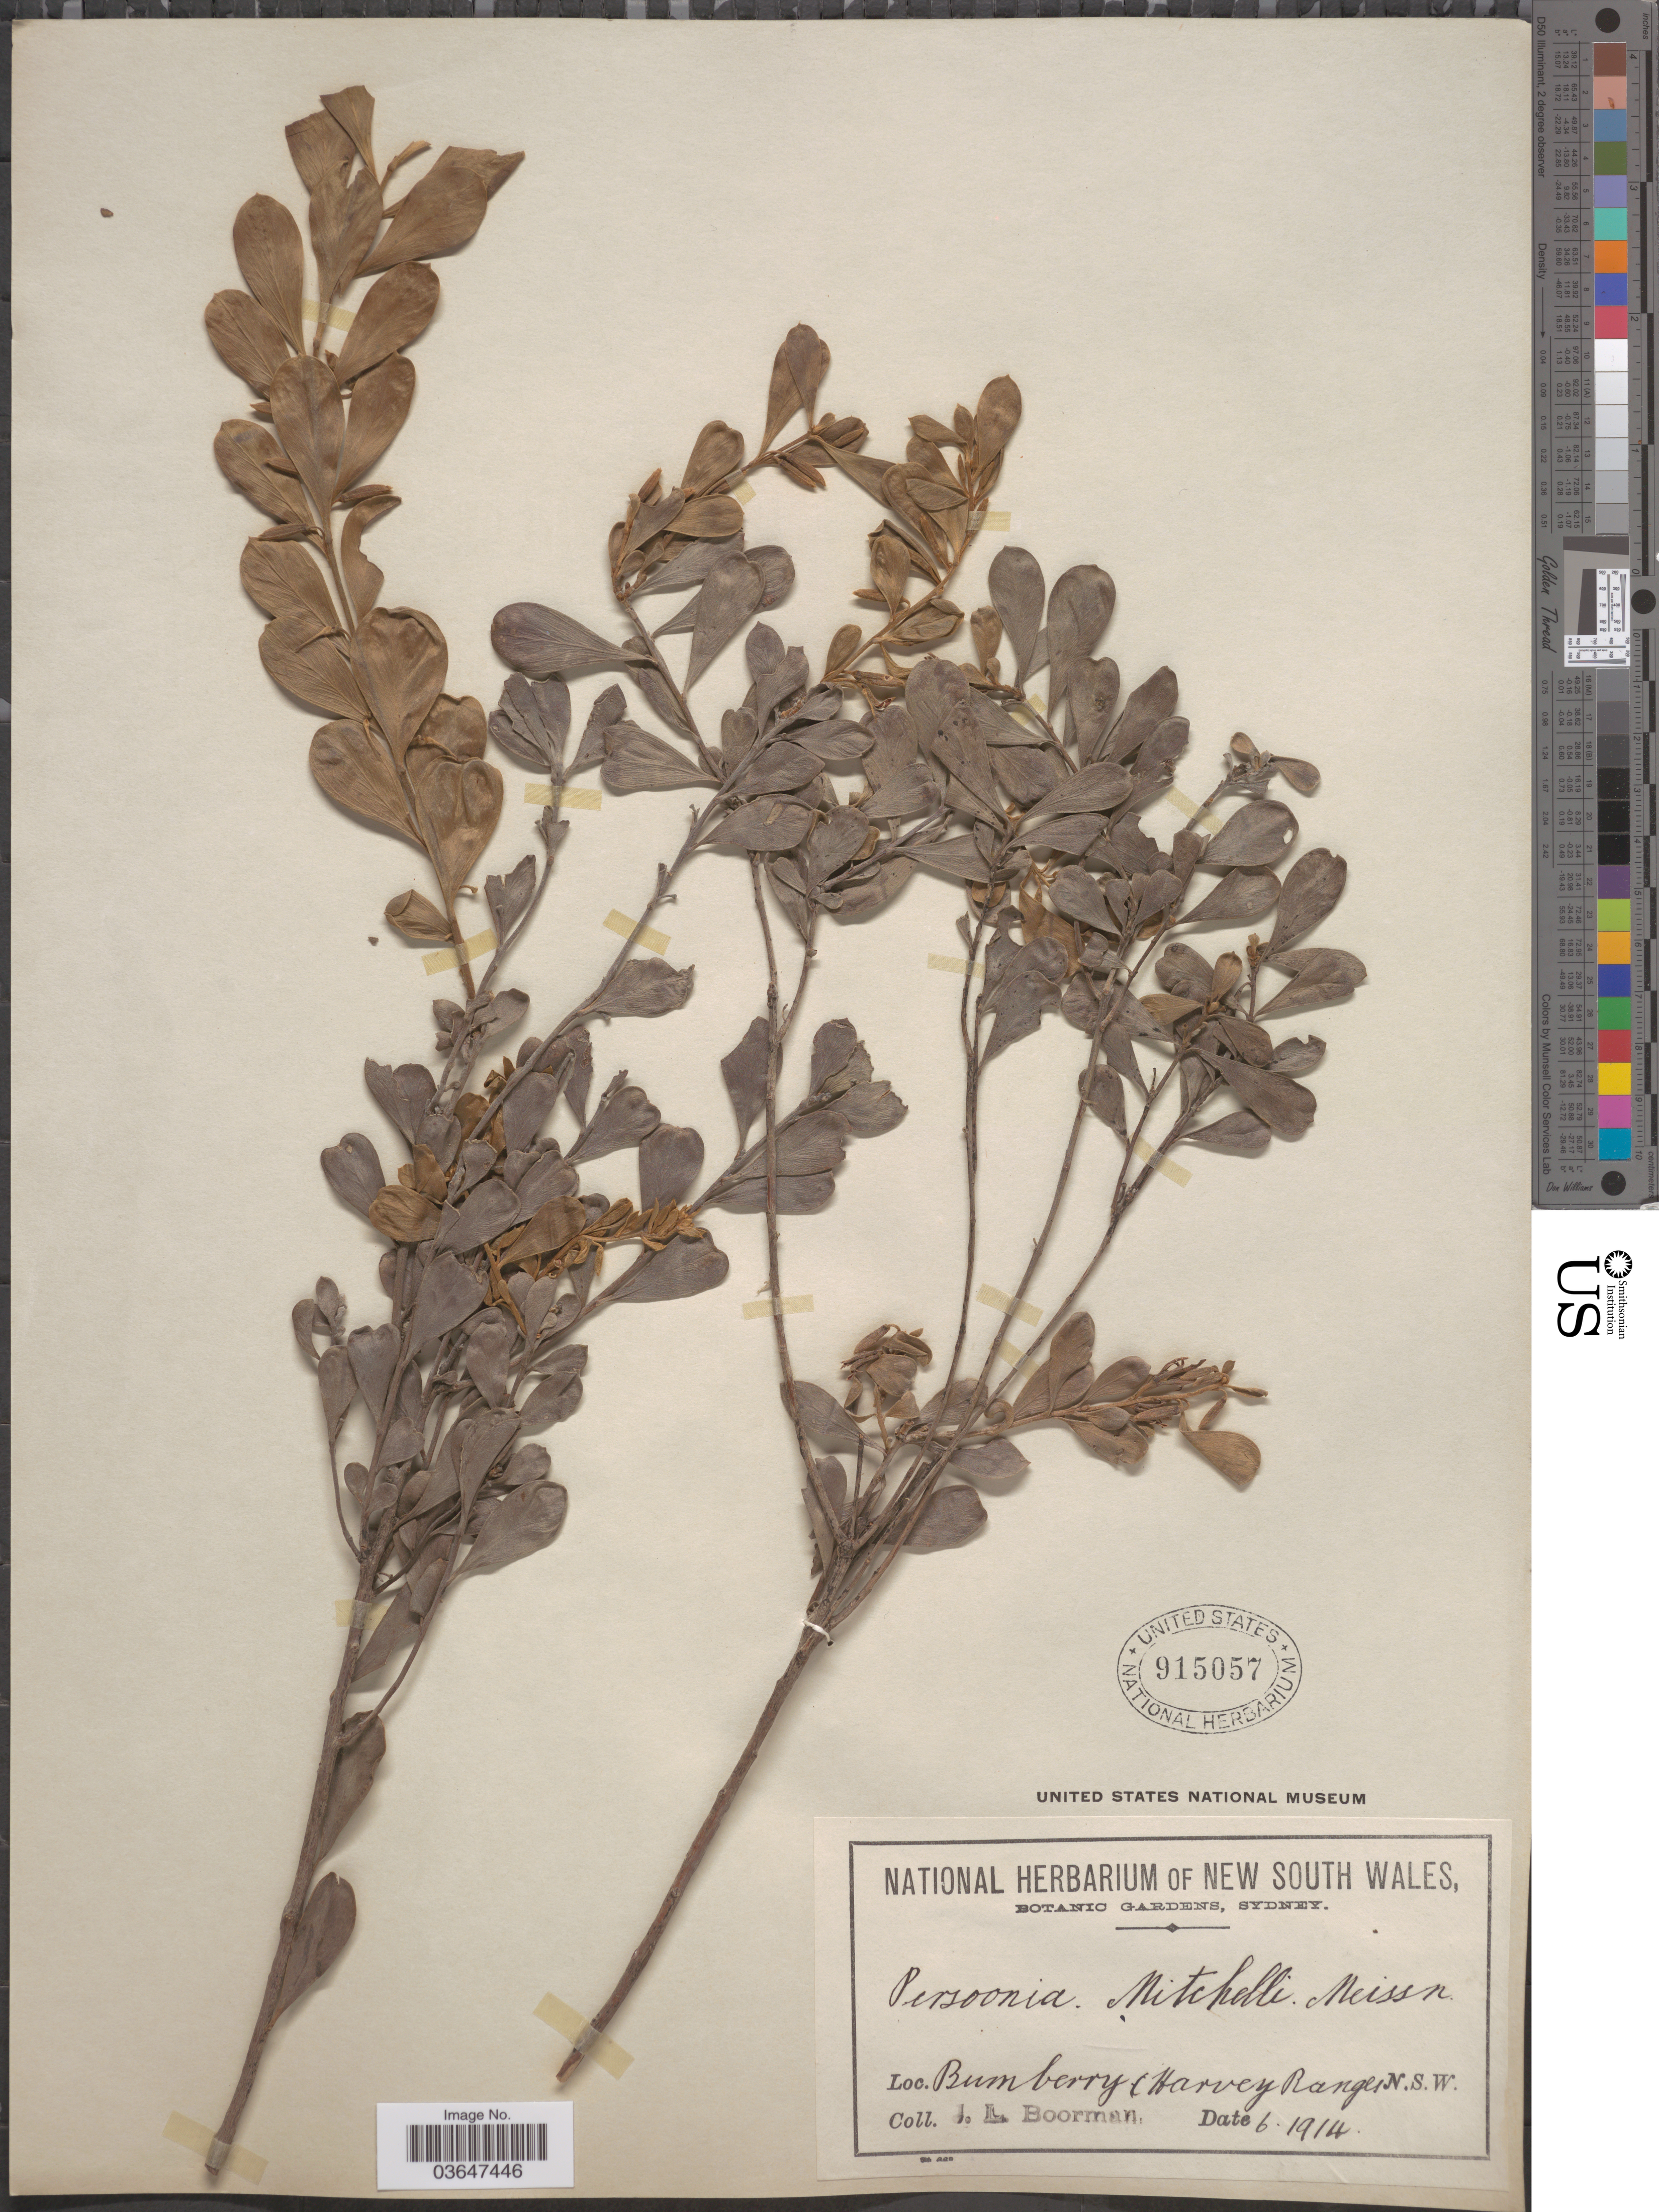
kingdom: Plantae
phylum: Tracheophyta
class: Magnoliopsida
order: Proteales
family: Proteaceae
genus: Persoonia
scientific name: Persoonia mitchellii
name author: Meisn.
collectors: J. Boorman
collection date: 1914-06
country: Australia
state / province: New South Wales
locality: Bumberry (Harvey Ranges.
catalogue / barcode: US 915057